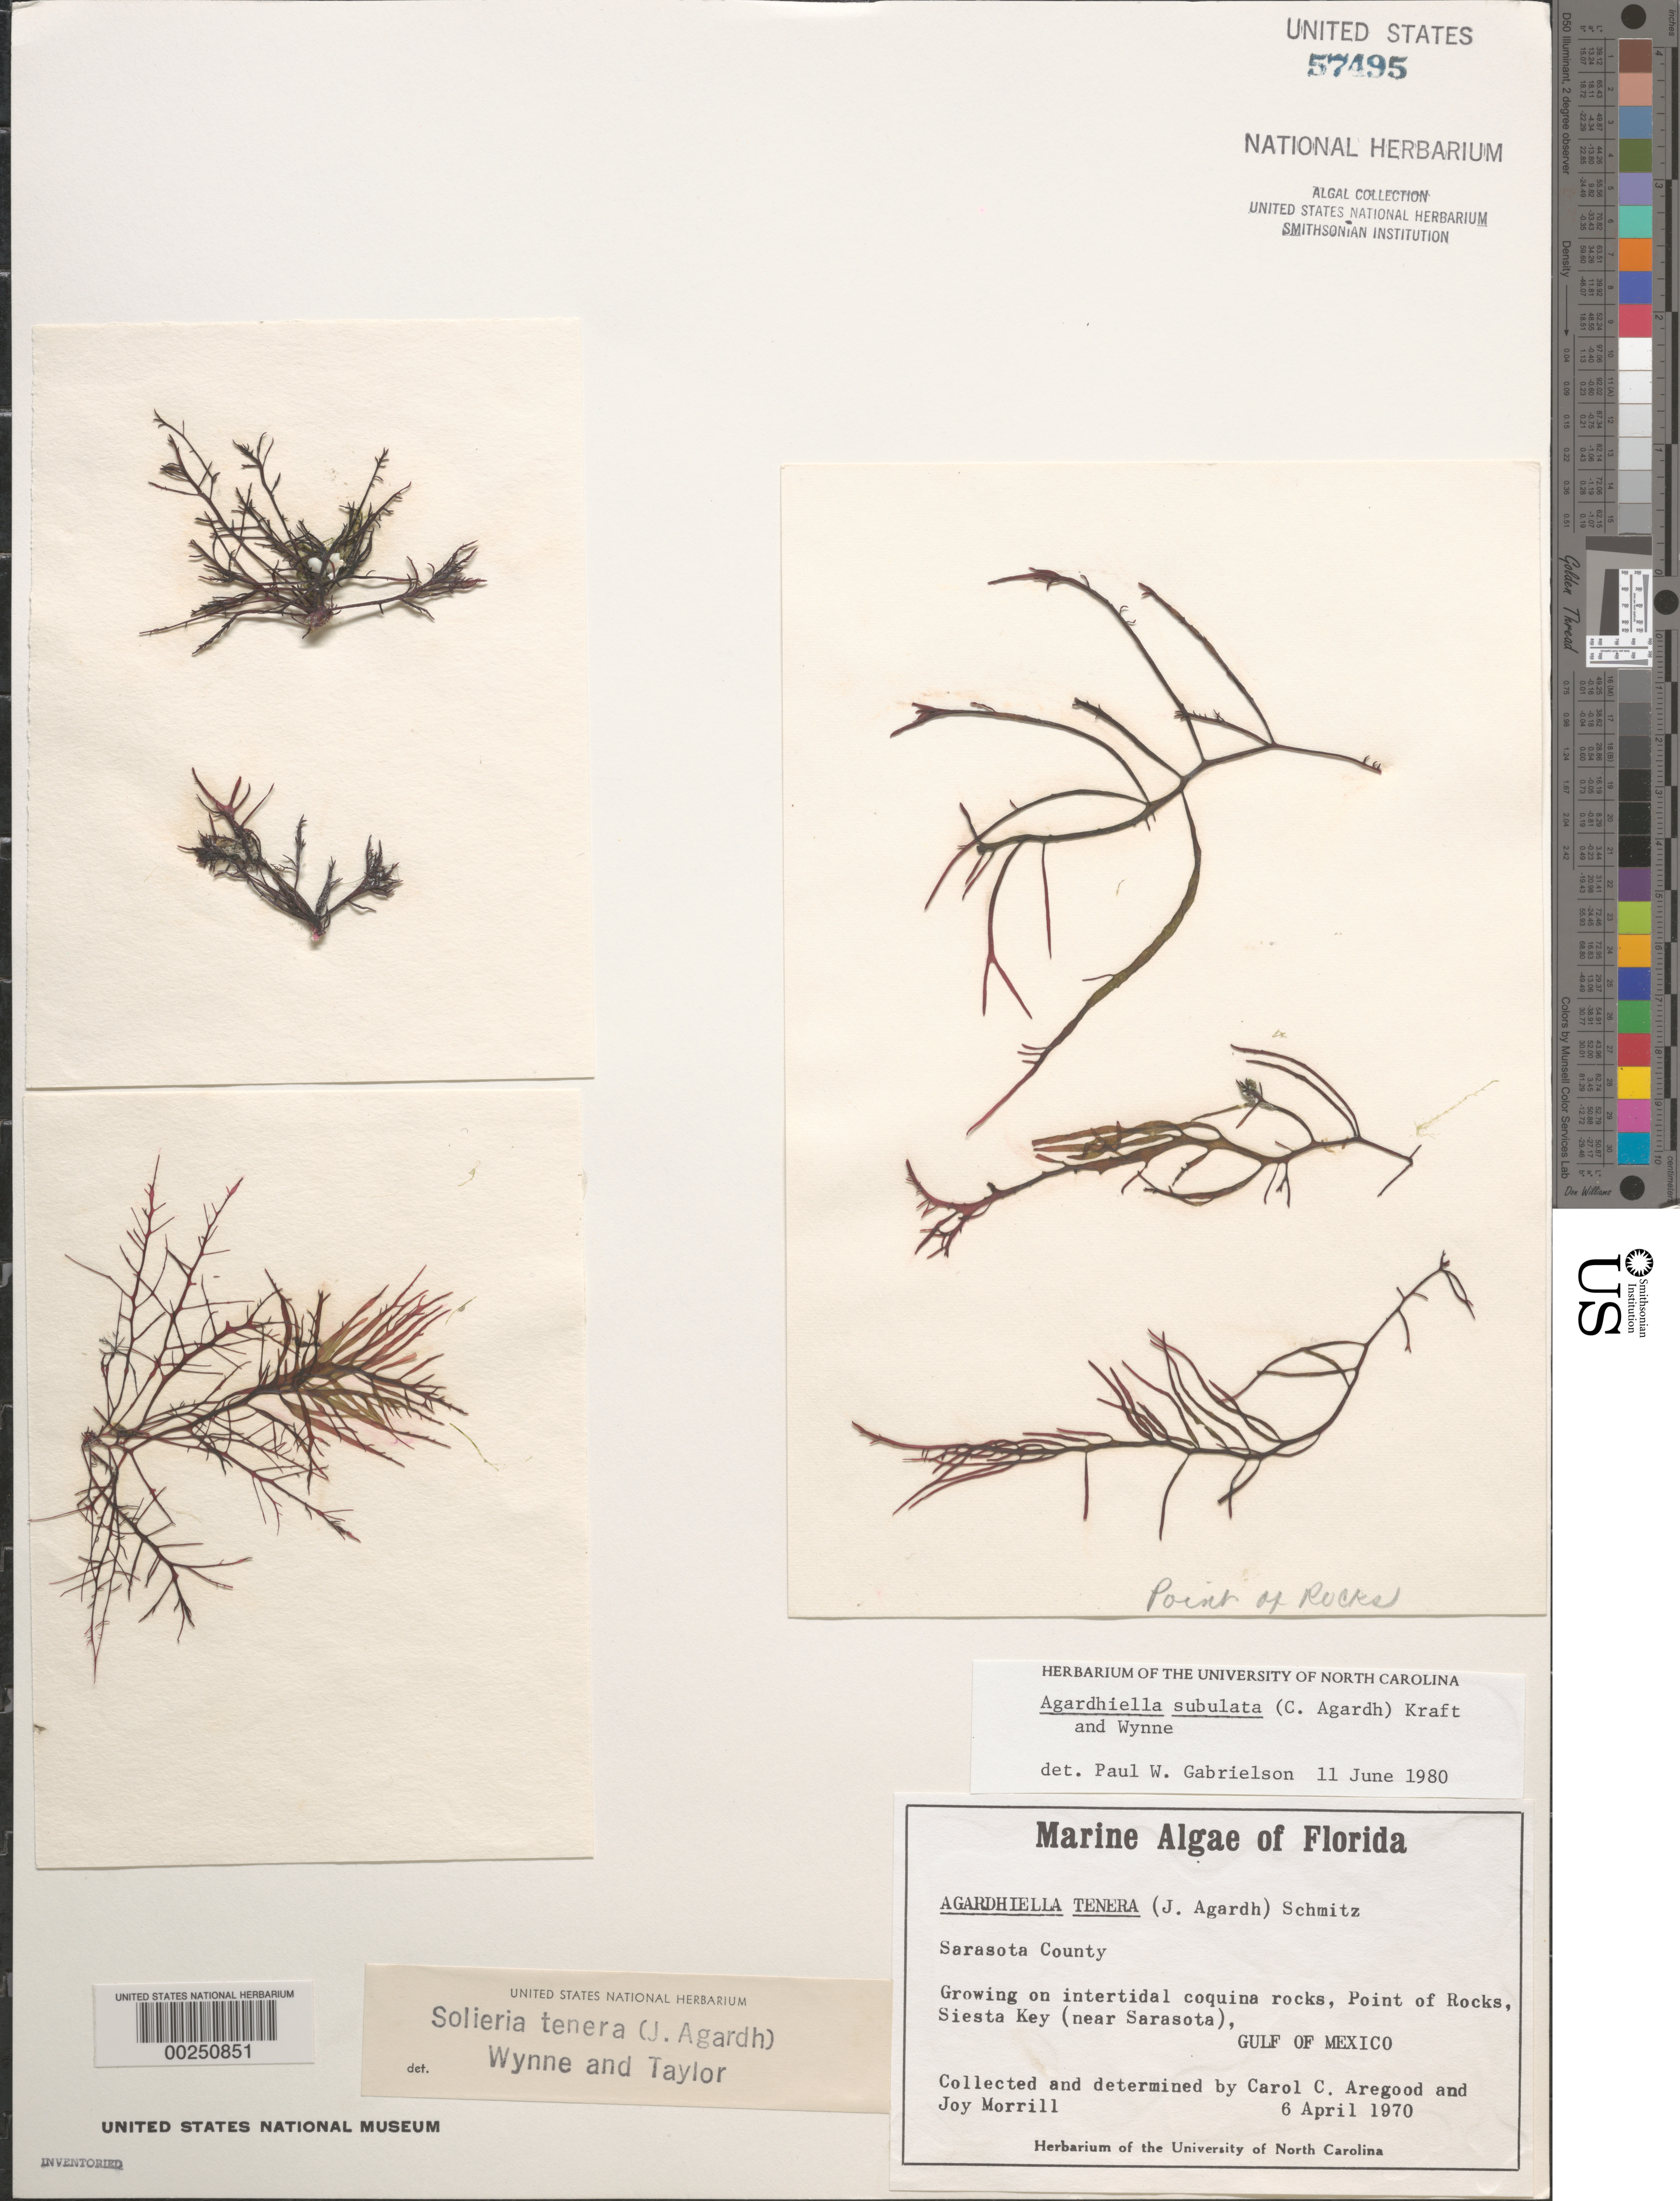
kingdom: Plantae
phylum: Rhodophyta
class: Florideophyceae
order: Gigartinales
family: Solieriaceae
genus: Agardhiella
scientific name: Agardhiella subulata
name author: (C. Agardh) G.T.Kraft & M.J. Wynne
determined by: Gabrielson, P. W.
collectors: C. Aregood & J. Morrill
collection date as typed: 06 Apr 1970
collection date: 1970-04-06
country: United States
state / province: Florida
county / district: Sarasota County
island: Siesta Key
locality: Point of Rocks near Sarasota, Gulf of Mexico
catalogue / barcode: US 57495